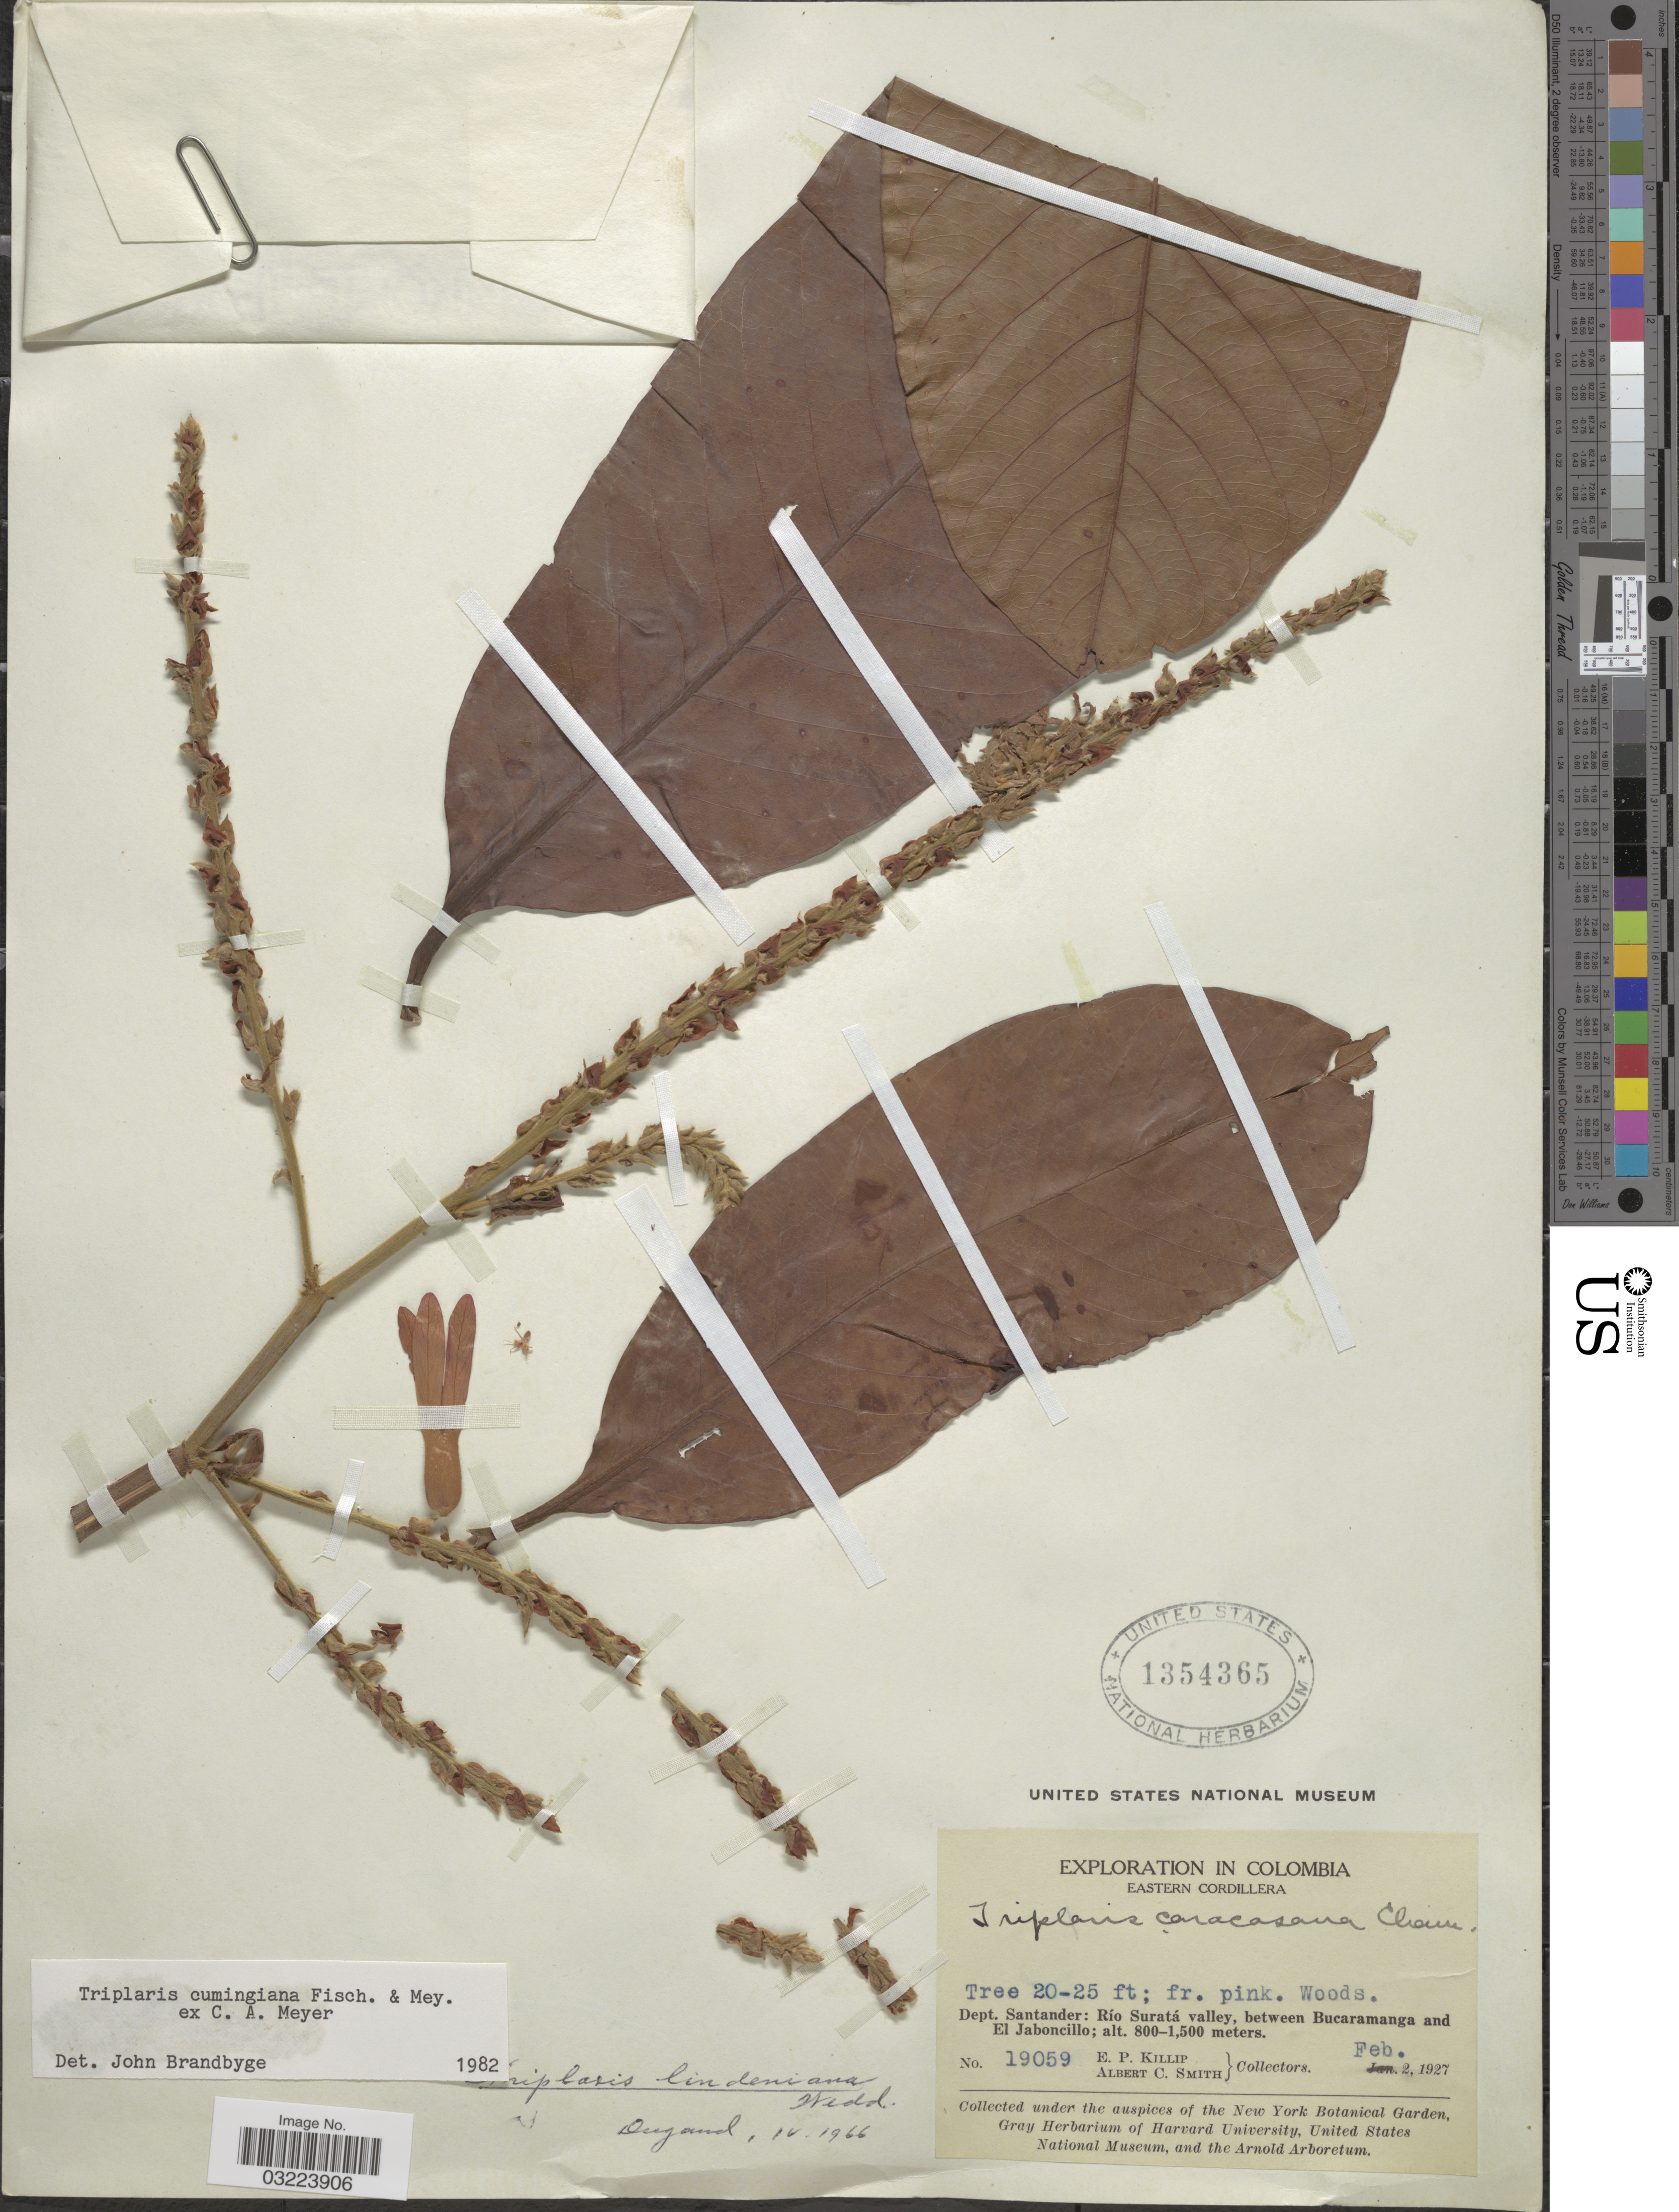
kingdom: Plantae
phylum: Tracheophyta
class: Magnoliopsida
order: Caryophyllales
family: Polygonaceae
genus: Triplaris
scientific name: Triplaris cumingiana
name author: Fisch. & C.A. Mey. ex C.A. Mey.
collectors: E. P. Killip & A. C. Smith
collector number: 19059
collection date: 1927-02-02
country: Colombia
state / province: Santander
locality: Eastern Cordillera. Dept. Santander: Río Surutá valley, between Bucaramanga and El Jaboncillo.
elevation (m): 800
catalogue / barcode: US 1354365